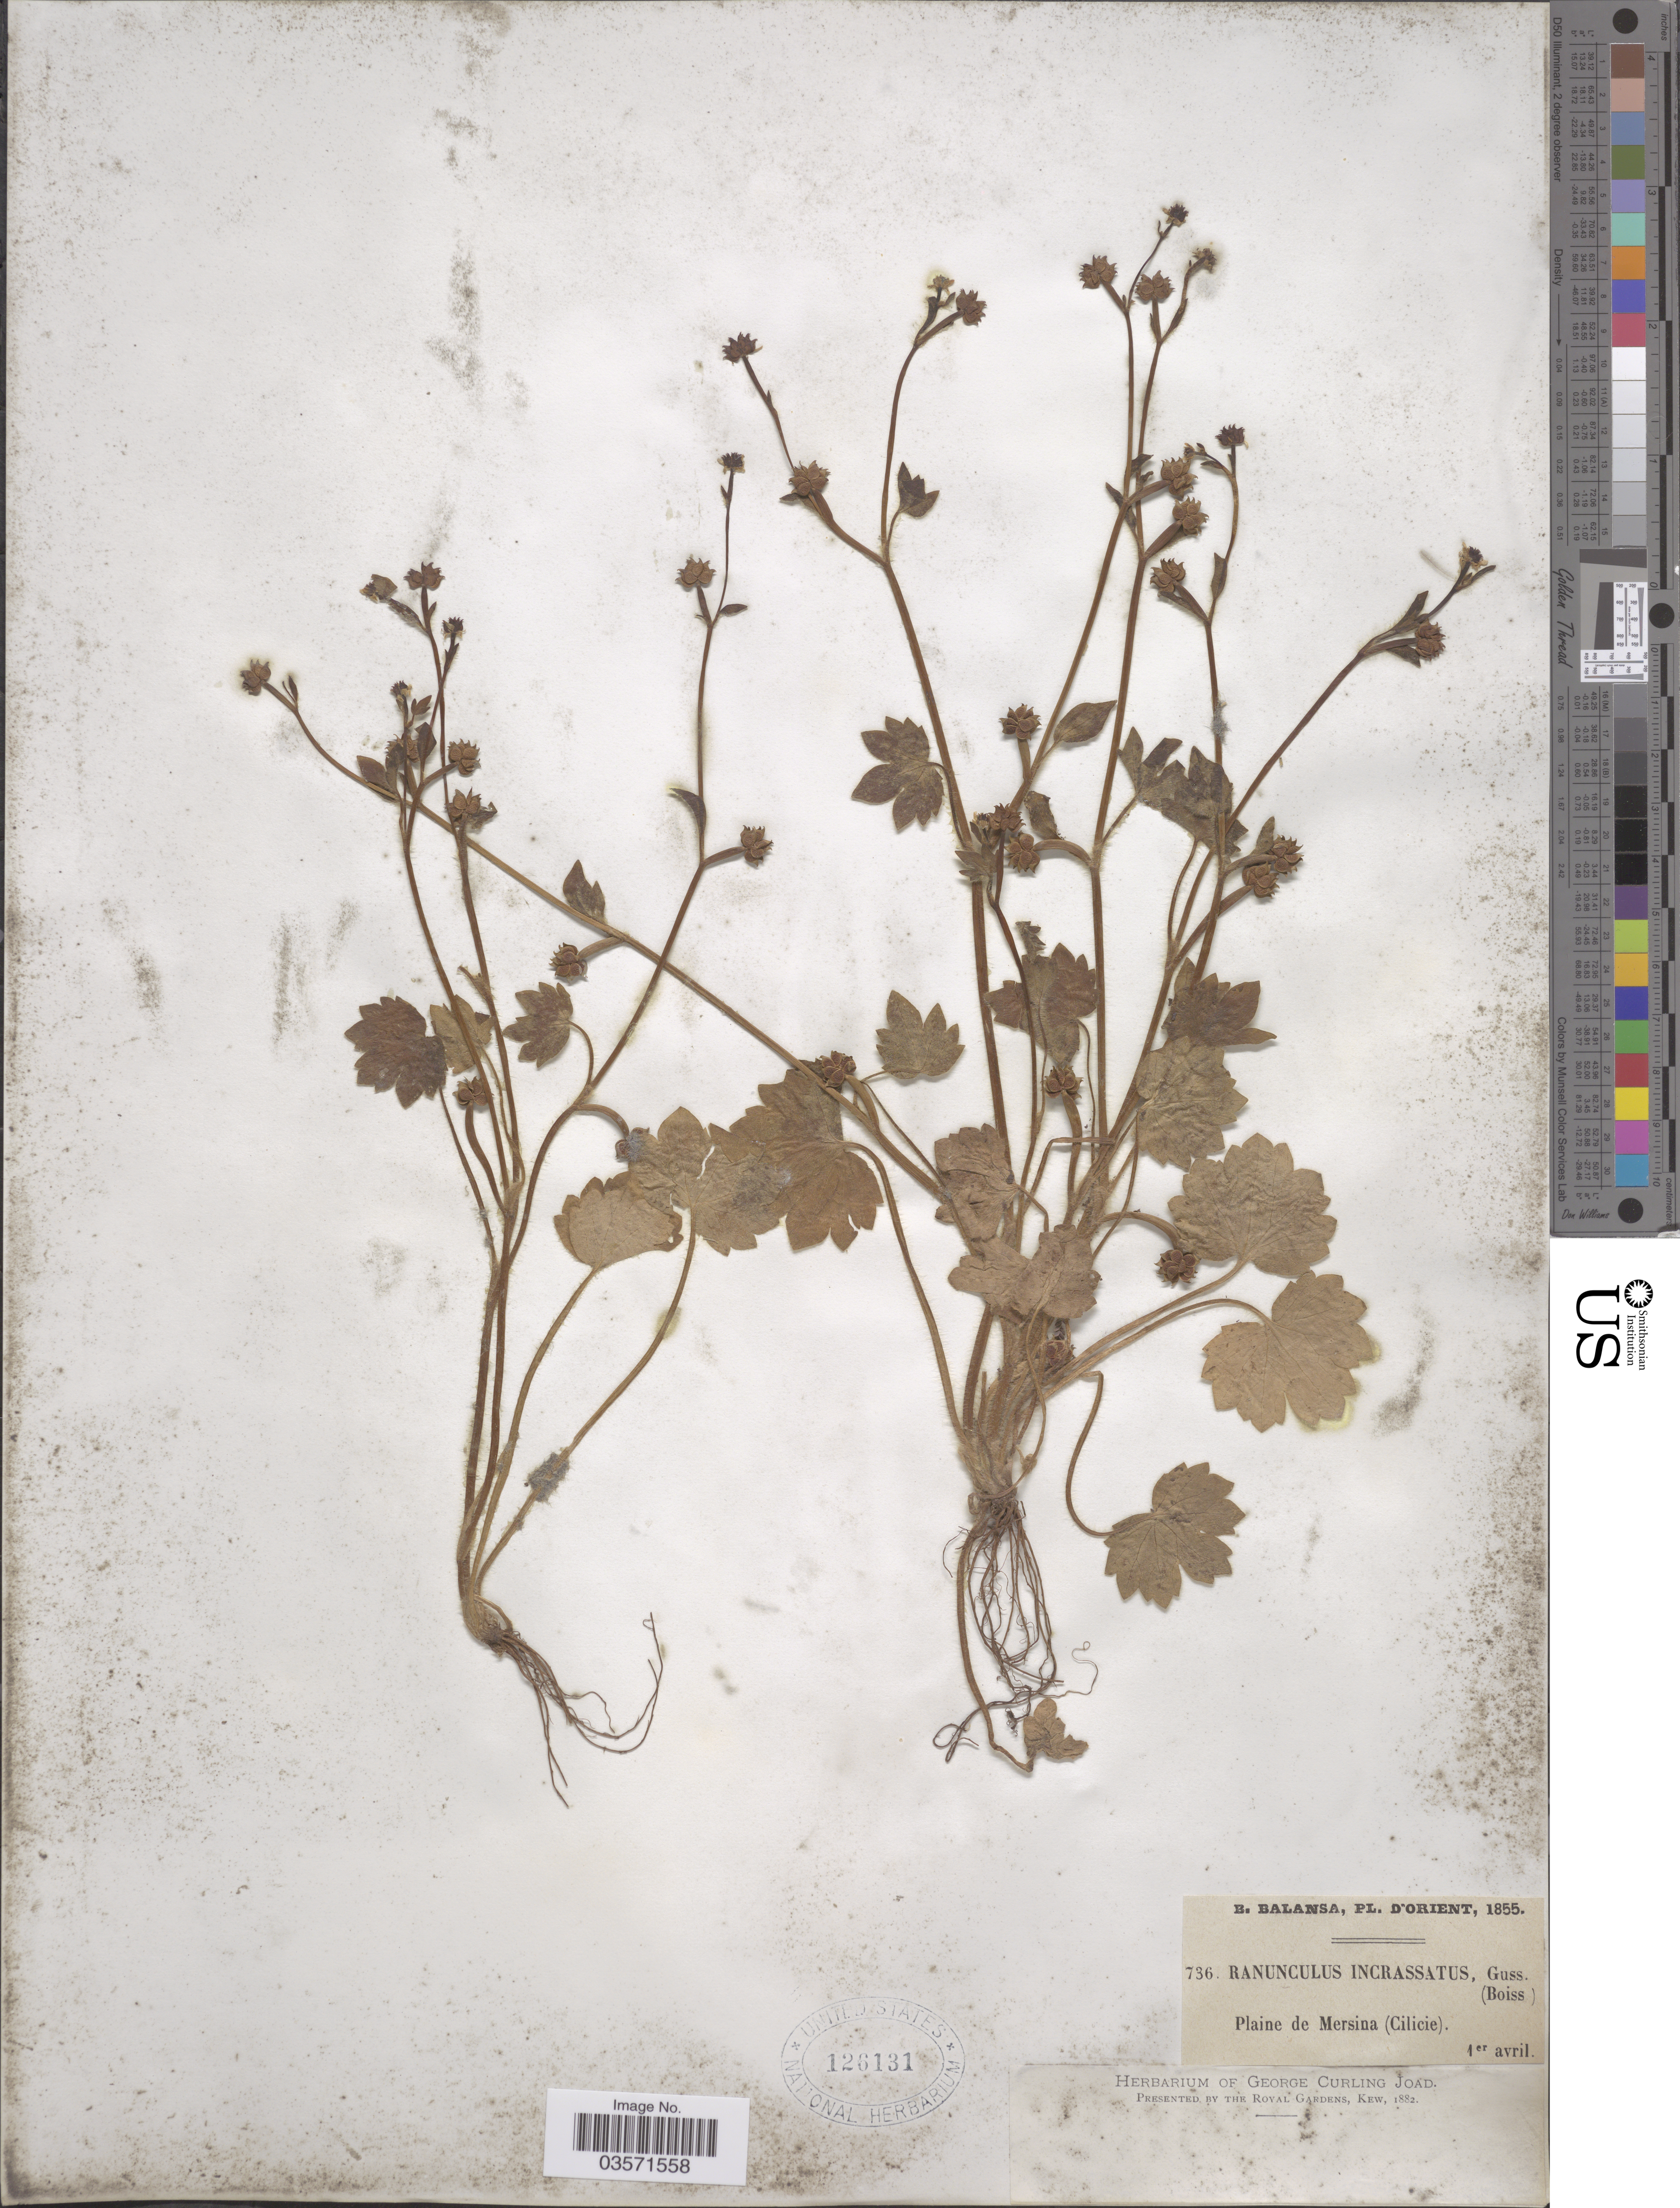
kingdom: Plantae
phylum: Tracheophyta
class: Magnoliopsida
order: Ranunculales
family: Ranunculaceae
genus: Ranunculus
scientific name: Ranunculus illyricus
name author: L.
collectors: B. Balansa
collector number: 736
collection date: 1855-04-01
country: Turkey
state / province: Mersin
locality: Orient. Plaine de Mersina (Cilicie).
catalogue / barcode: US 126131